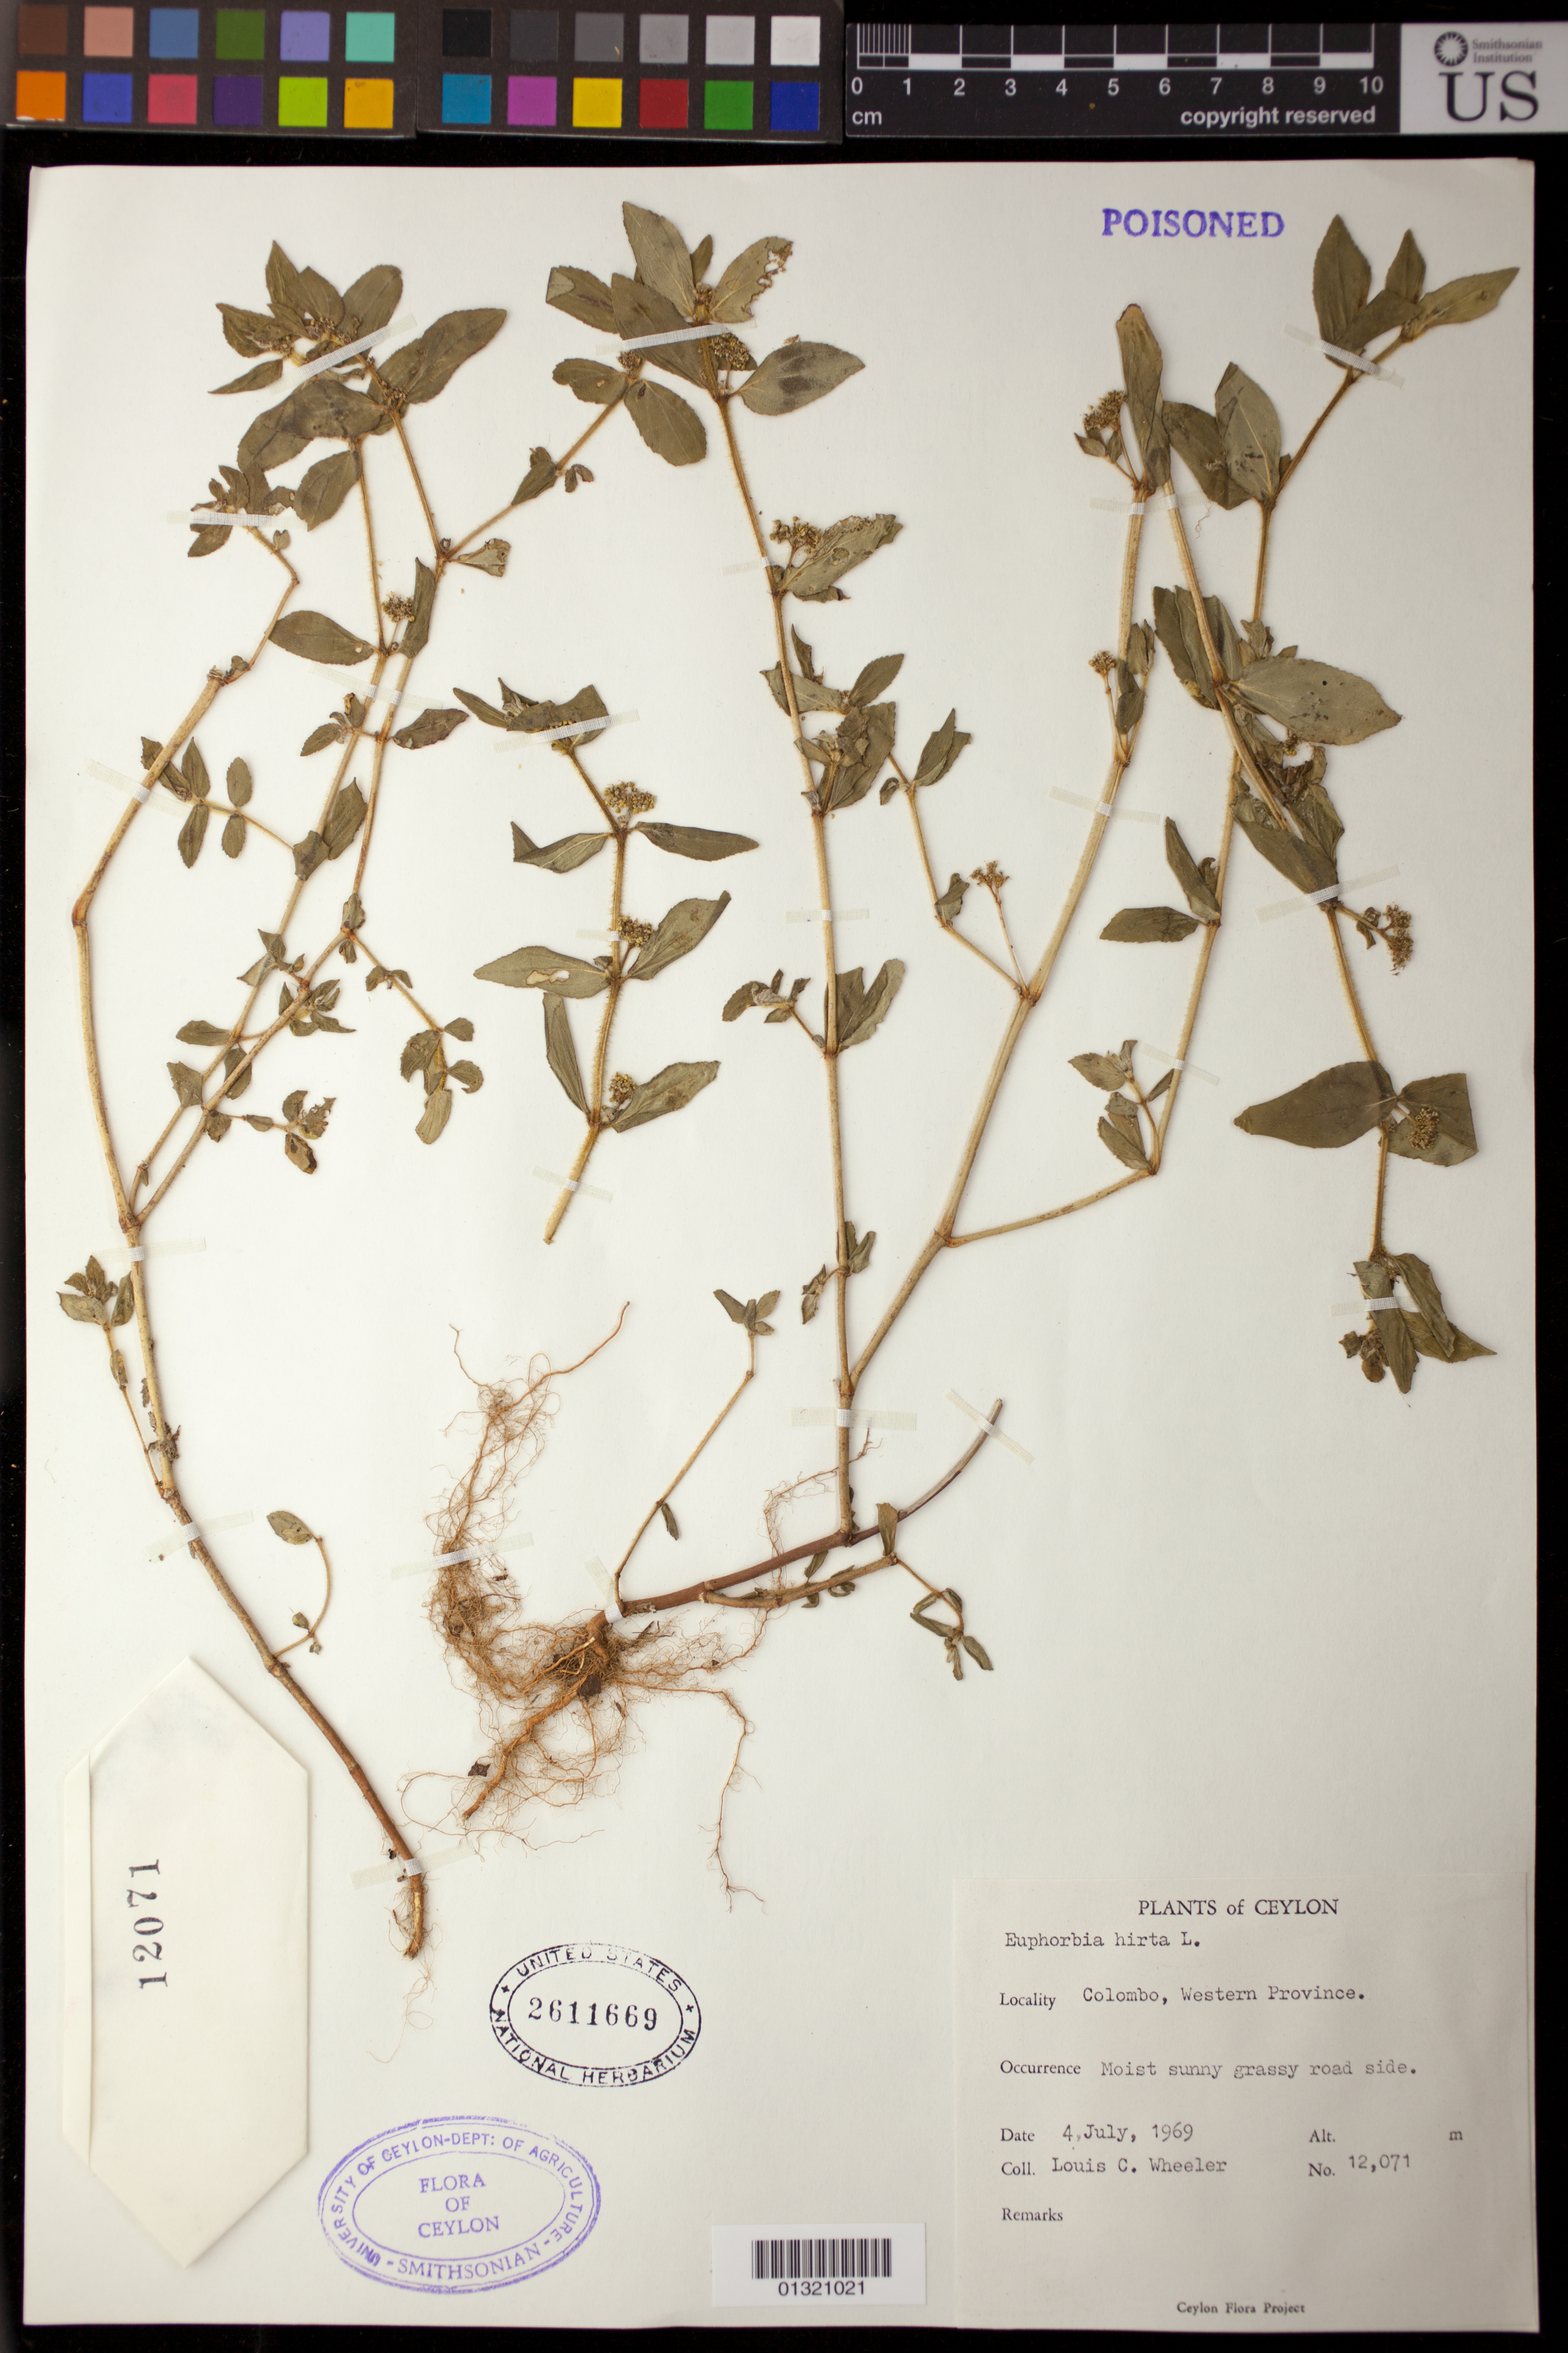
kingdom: Plantae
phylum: Tracheophyta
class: Magnoliopsida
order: Malpighiales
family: Euphorbiaceae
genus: Euphorbia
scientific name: Euphorbia hirta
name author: L.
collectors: L. C. Wheeler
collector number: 12071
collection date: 1969-07-04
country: Sri Lanka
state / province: Western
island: Ceylon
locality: Colombo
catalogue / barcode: US 2611669